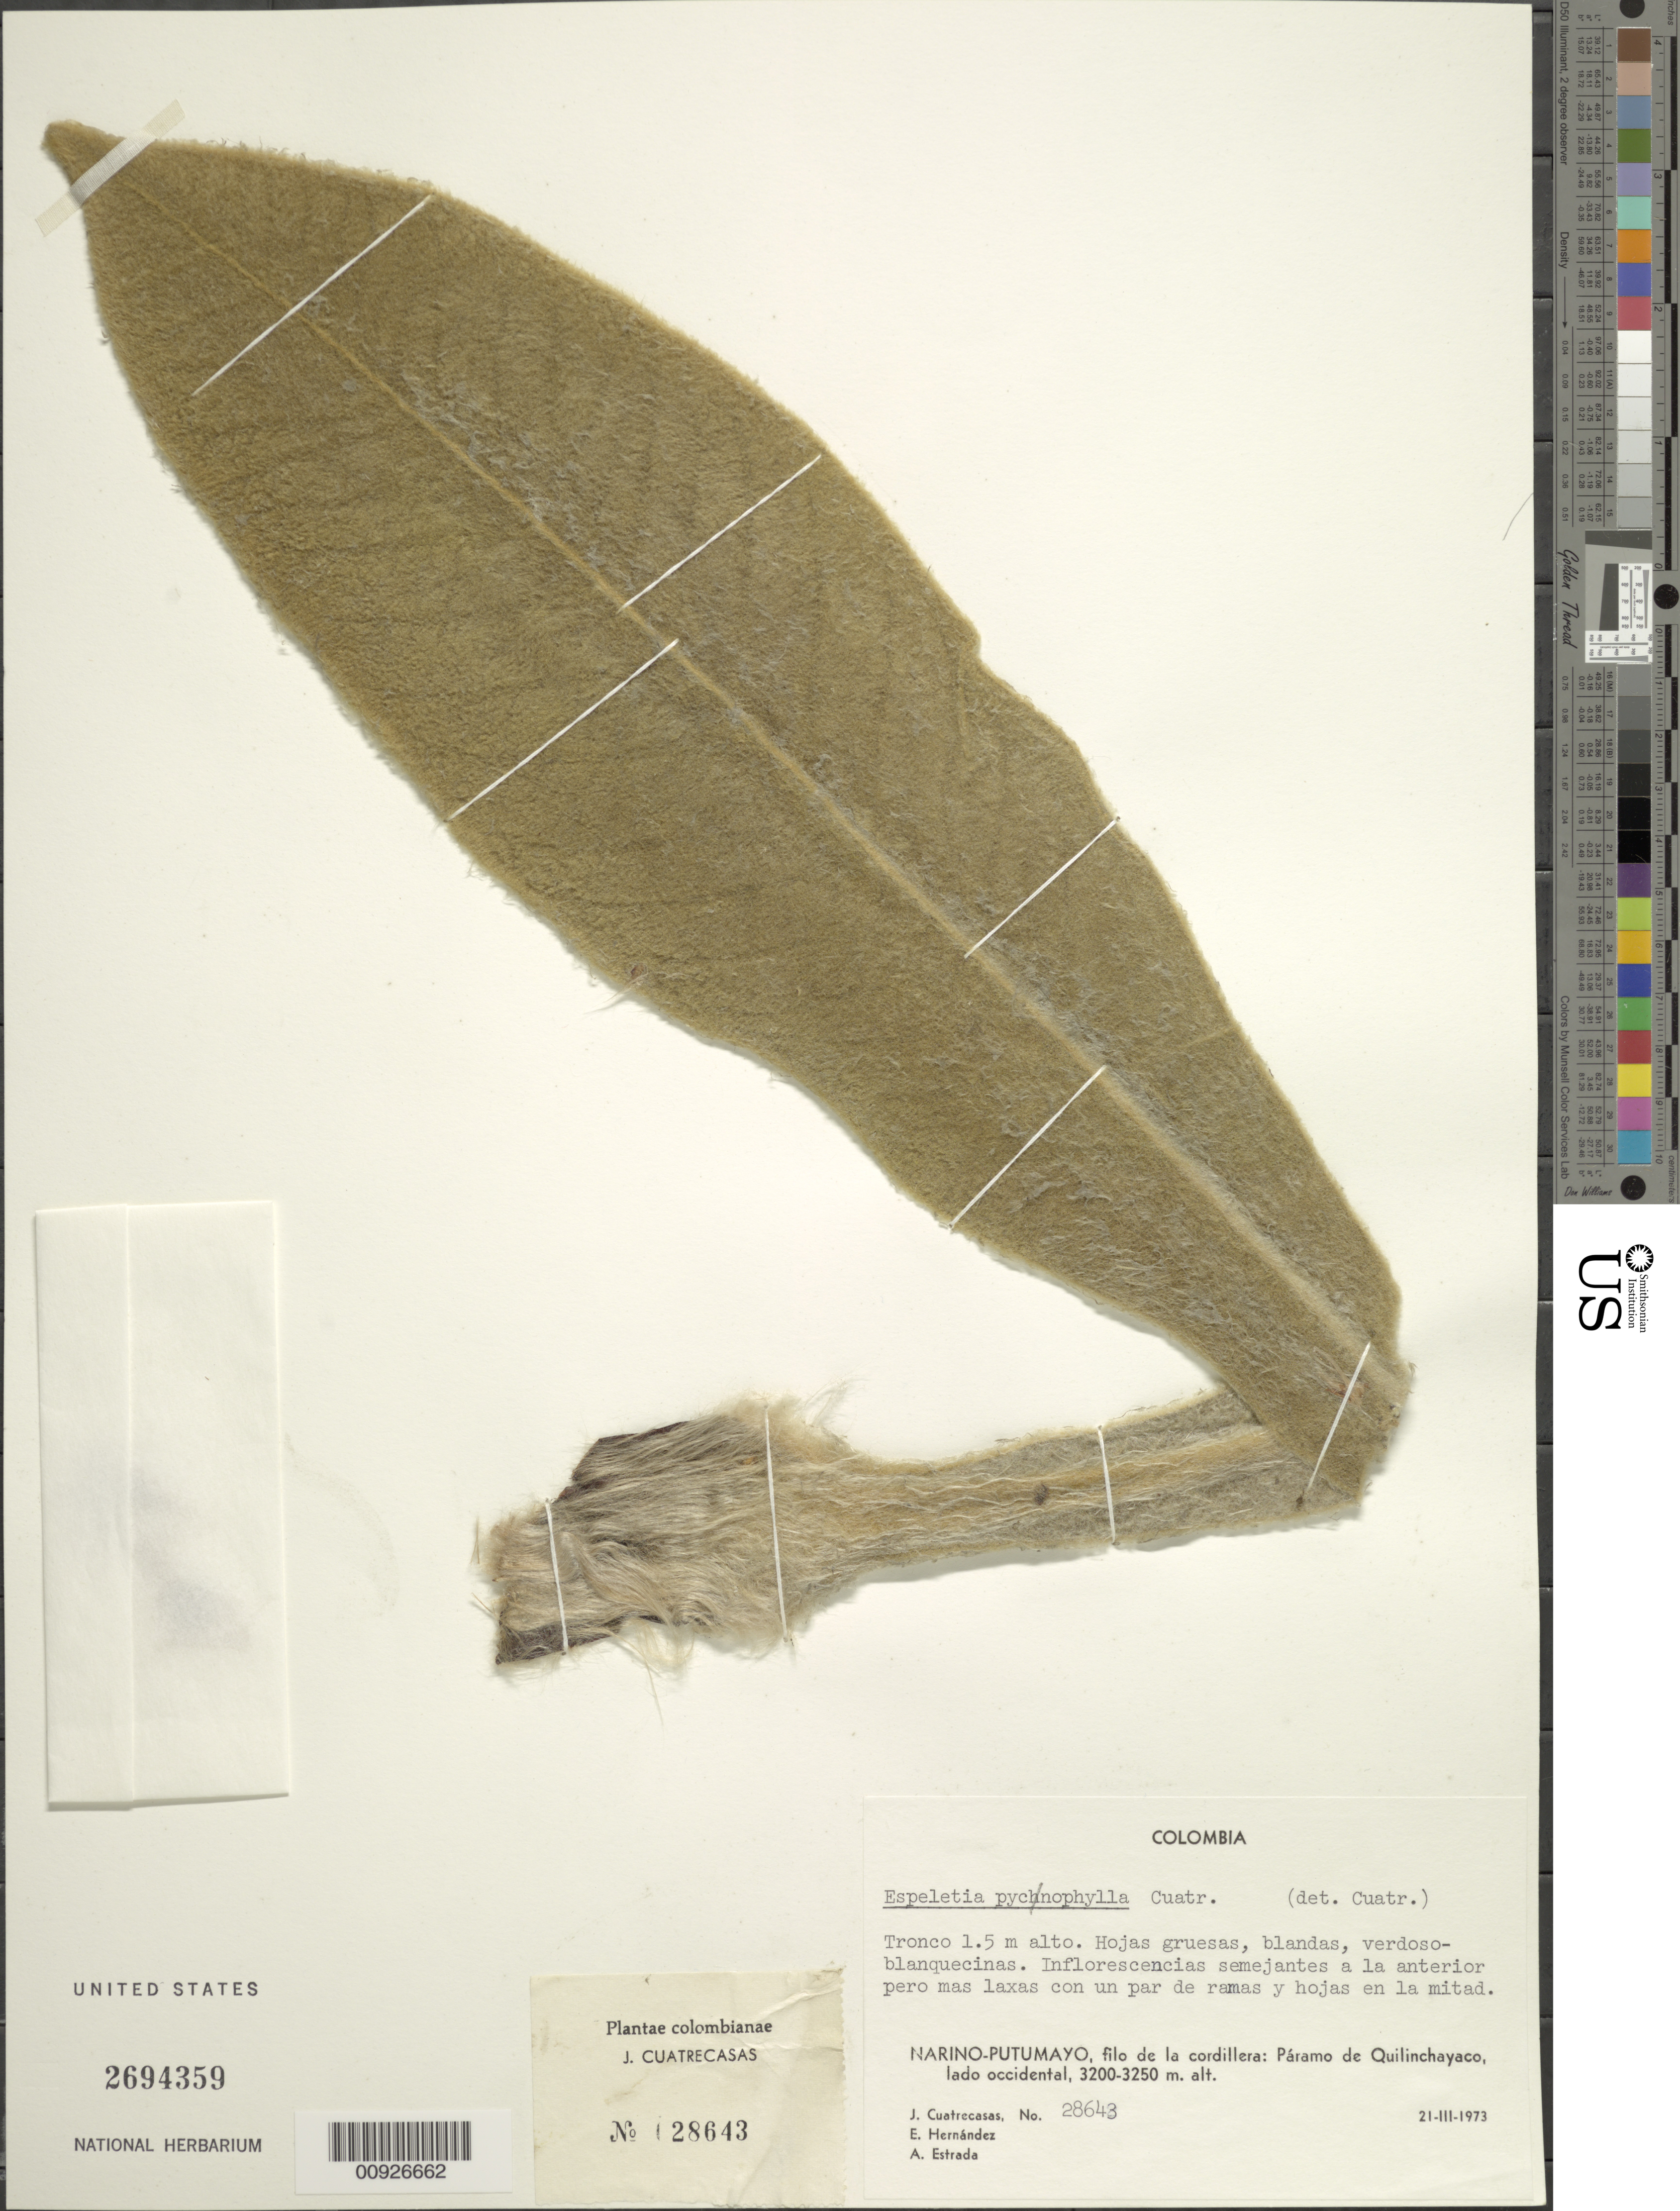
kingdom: Plantae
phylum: Tracheophyta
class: Magnoliopsida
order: Asterales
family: Asteraceae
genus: Espeletia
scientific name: Espeletia pycnophylla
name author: Cuatrec.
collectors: J. Cuatrecasas, E. Hernández & A. Estrada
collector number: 28643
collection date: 1973-03-21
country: Colombia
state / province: Nariño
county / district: Nariño-Putumayo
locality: Paramo de Quilinchayaco. Filo de La Cordillera, Lado Oriental.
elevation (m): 3200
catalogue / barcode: US 2694359